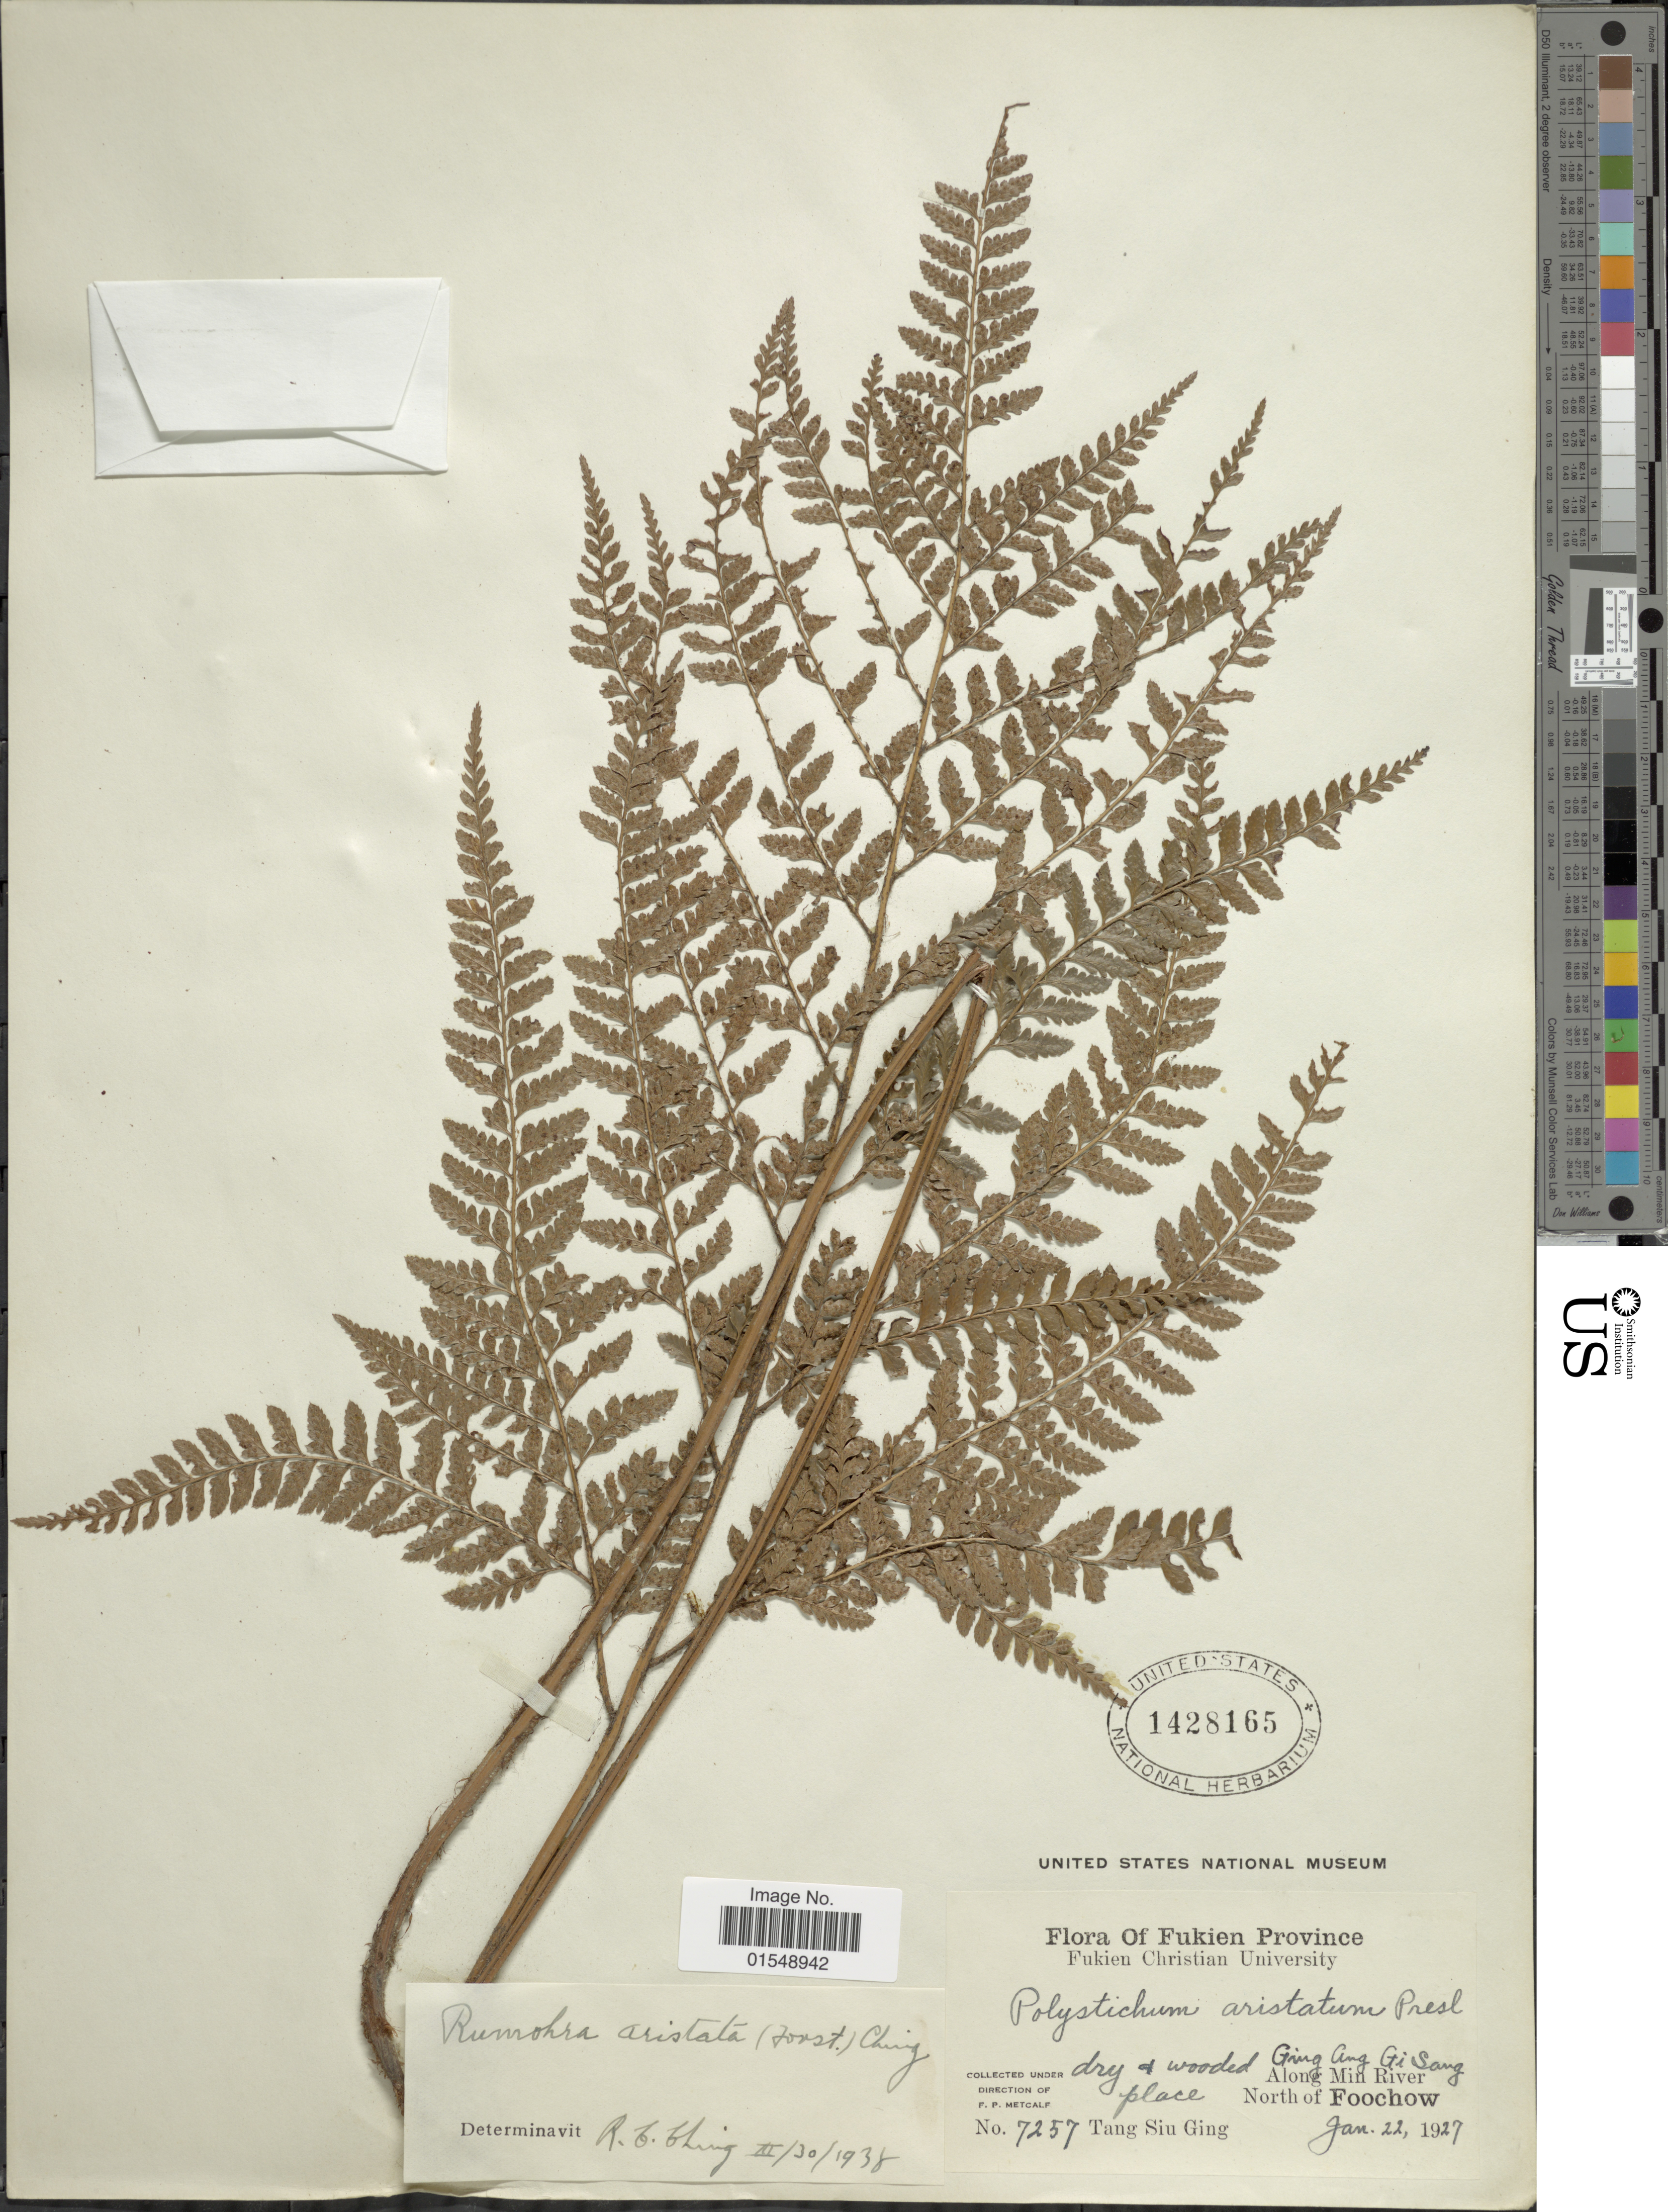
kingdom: Plantae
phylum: Tracheophyta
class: Polypodiopsida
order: Polypodiales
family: Dryopteridaceae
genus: Arachniodes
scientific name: Arachniodes aristata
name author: (G. Forst.) Tindale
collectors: T. Ging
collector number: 7257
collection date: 1927-01-22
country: China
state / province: Fujian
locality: Fukien Province, Ging Ang Gi Sang, along Min River, North of Foochow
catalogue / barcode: US 1428165